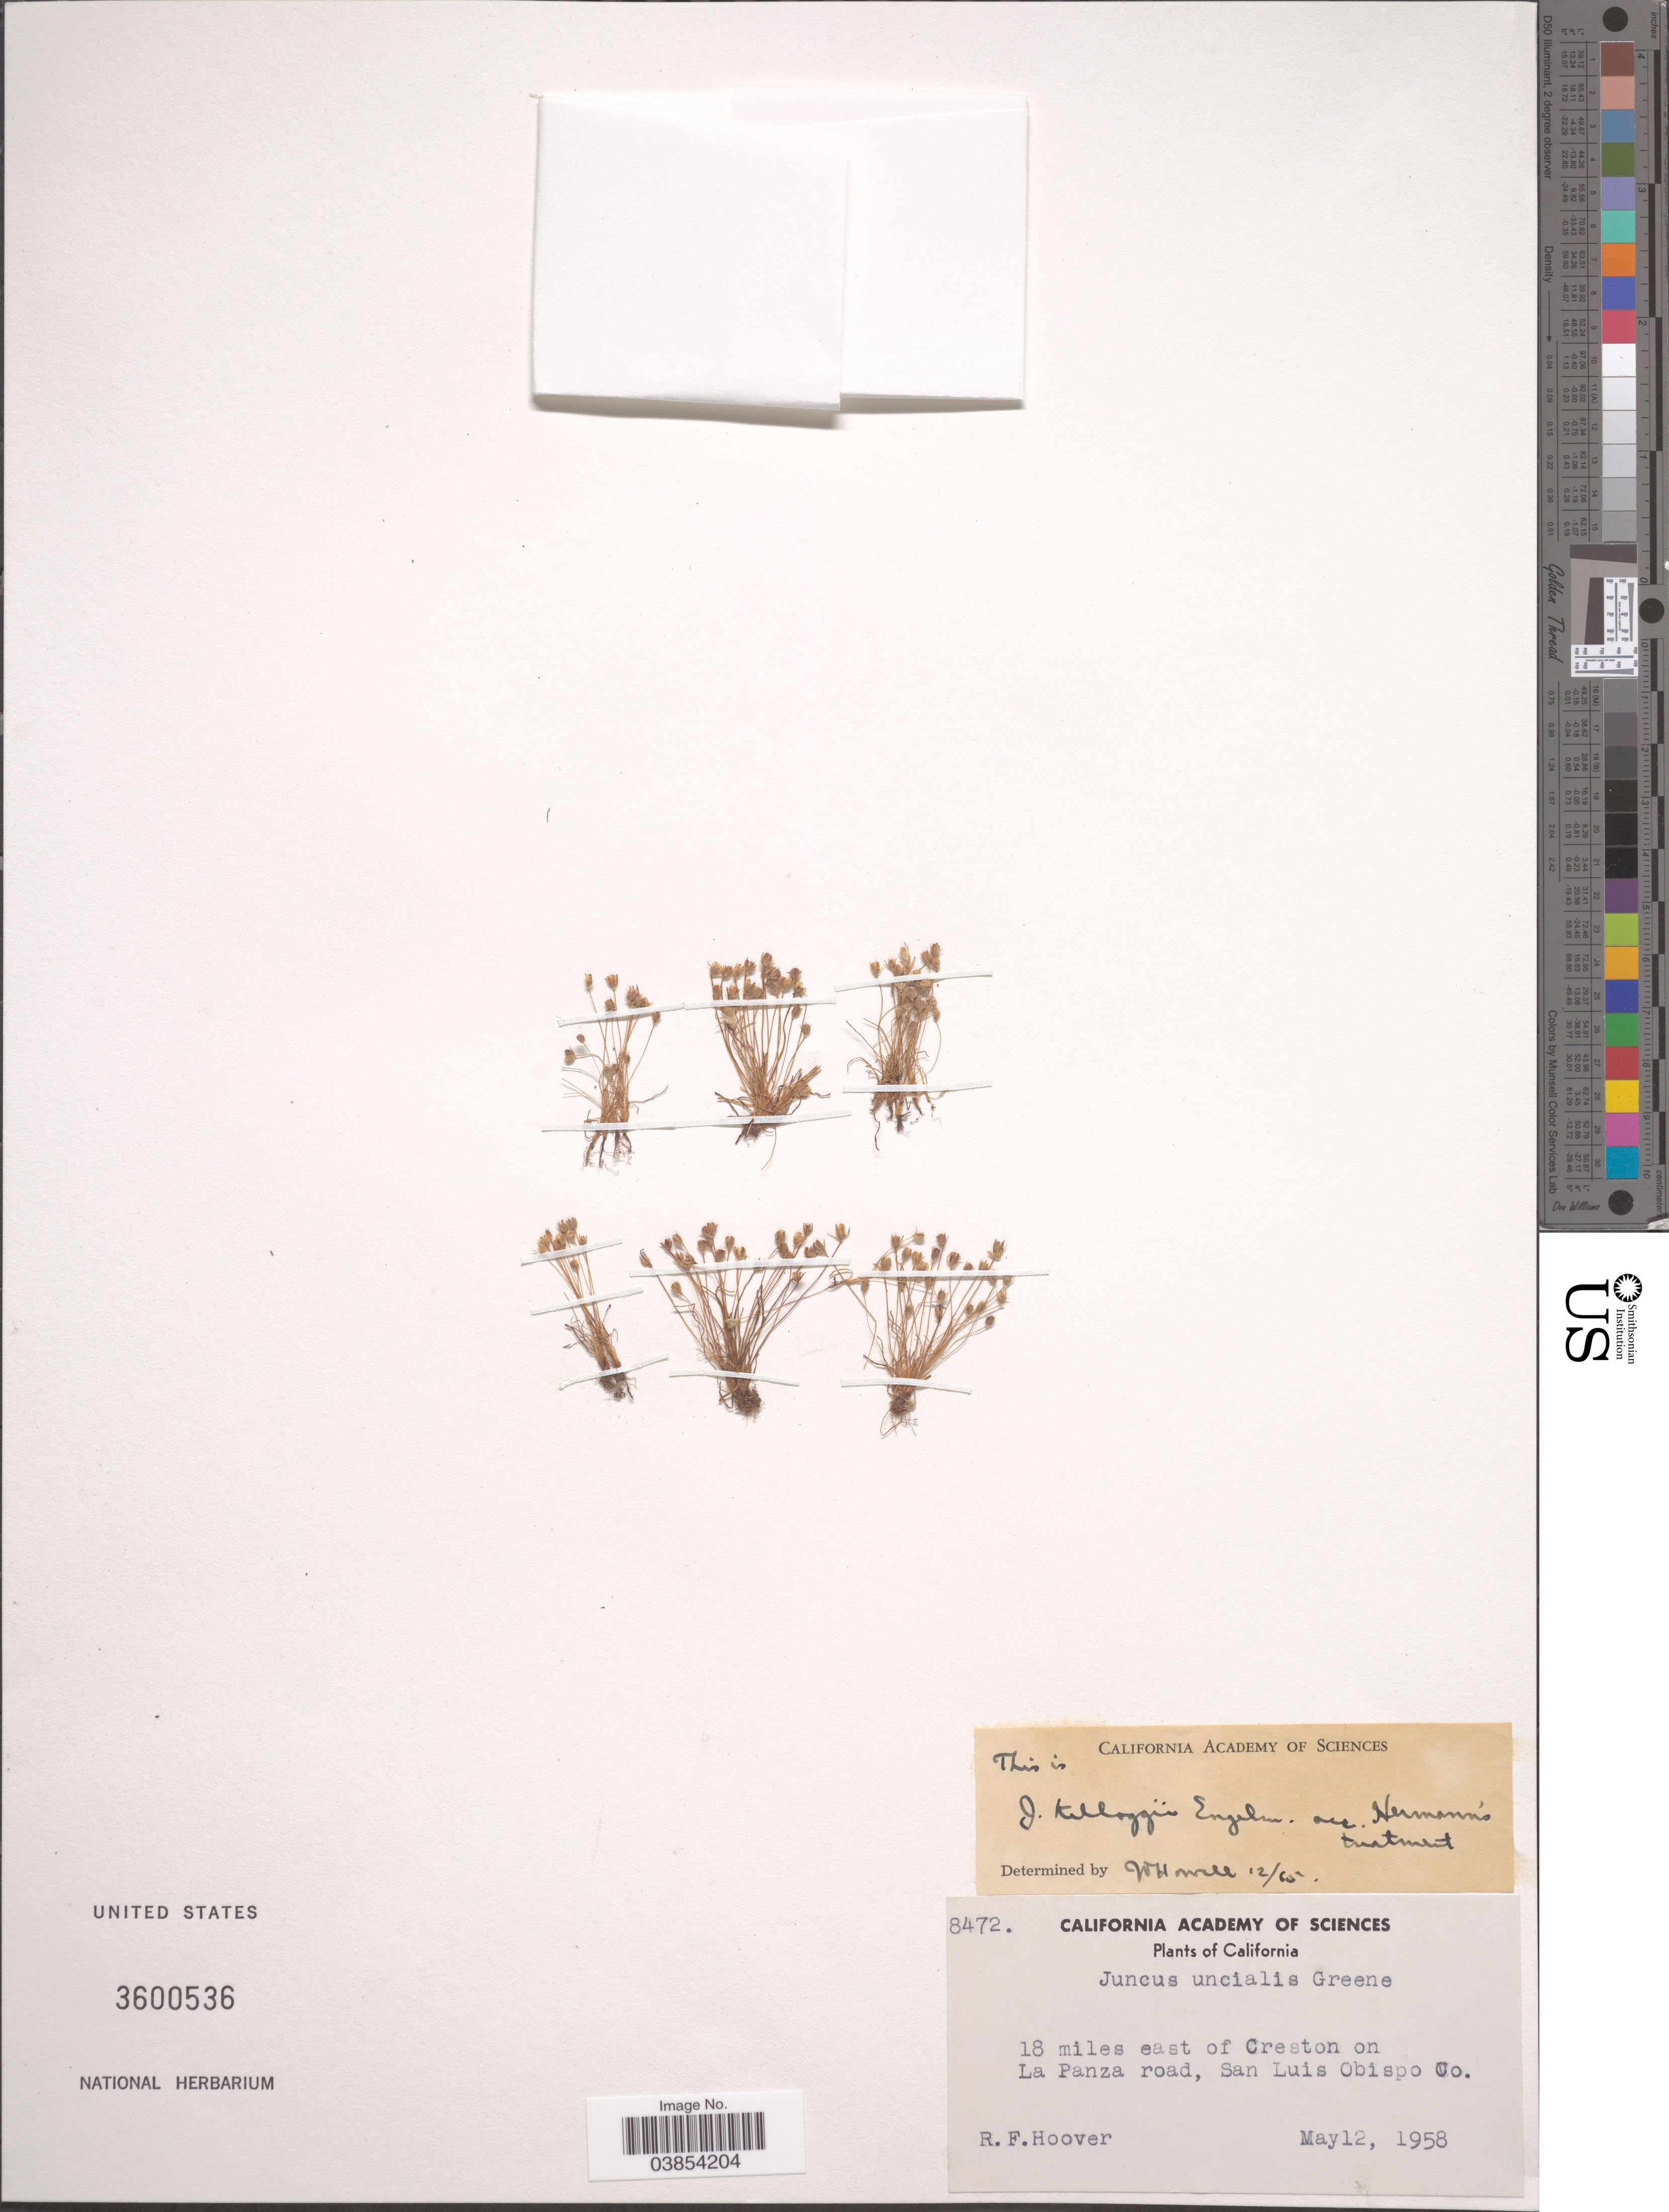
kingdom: Plantae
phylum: Tracheophyta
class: Liliopsida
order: Poales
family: Juncaceae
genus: Juncus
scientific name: Juncus kelloggii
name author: Engelm.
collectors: R. F. Hoover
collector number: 8472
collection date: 1958-05-12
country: United States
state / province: California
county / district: San Luis Obispo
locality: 18 miles east of Creston on La Panza road, San Luis Obispo Co.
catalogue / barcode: US 3600536